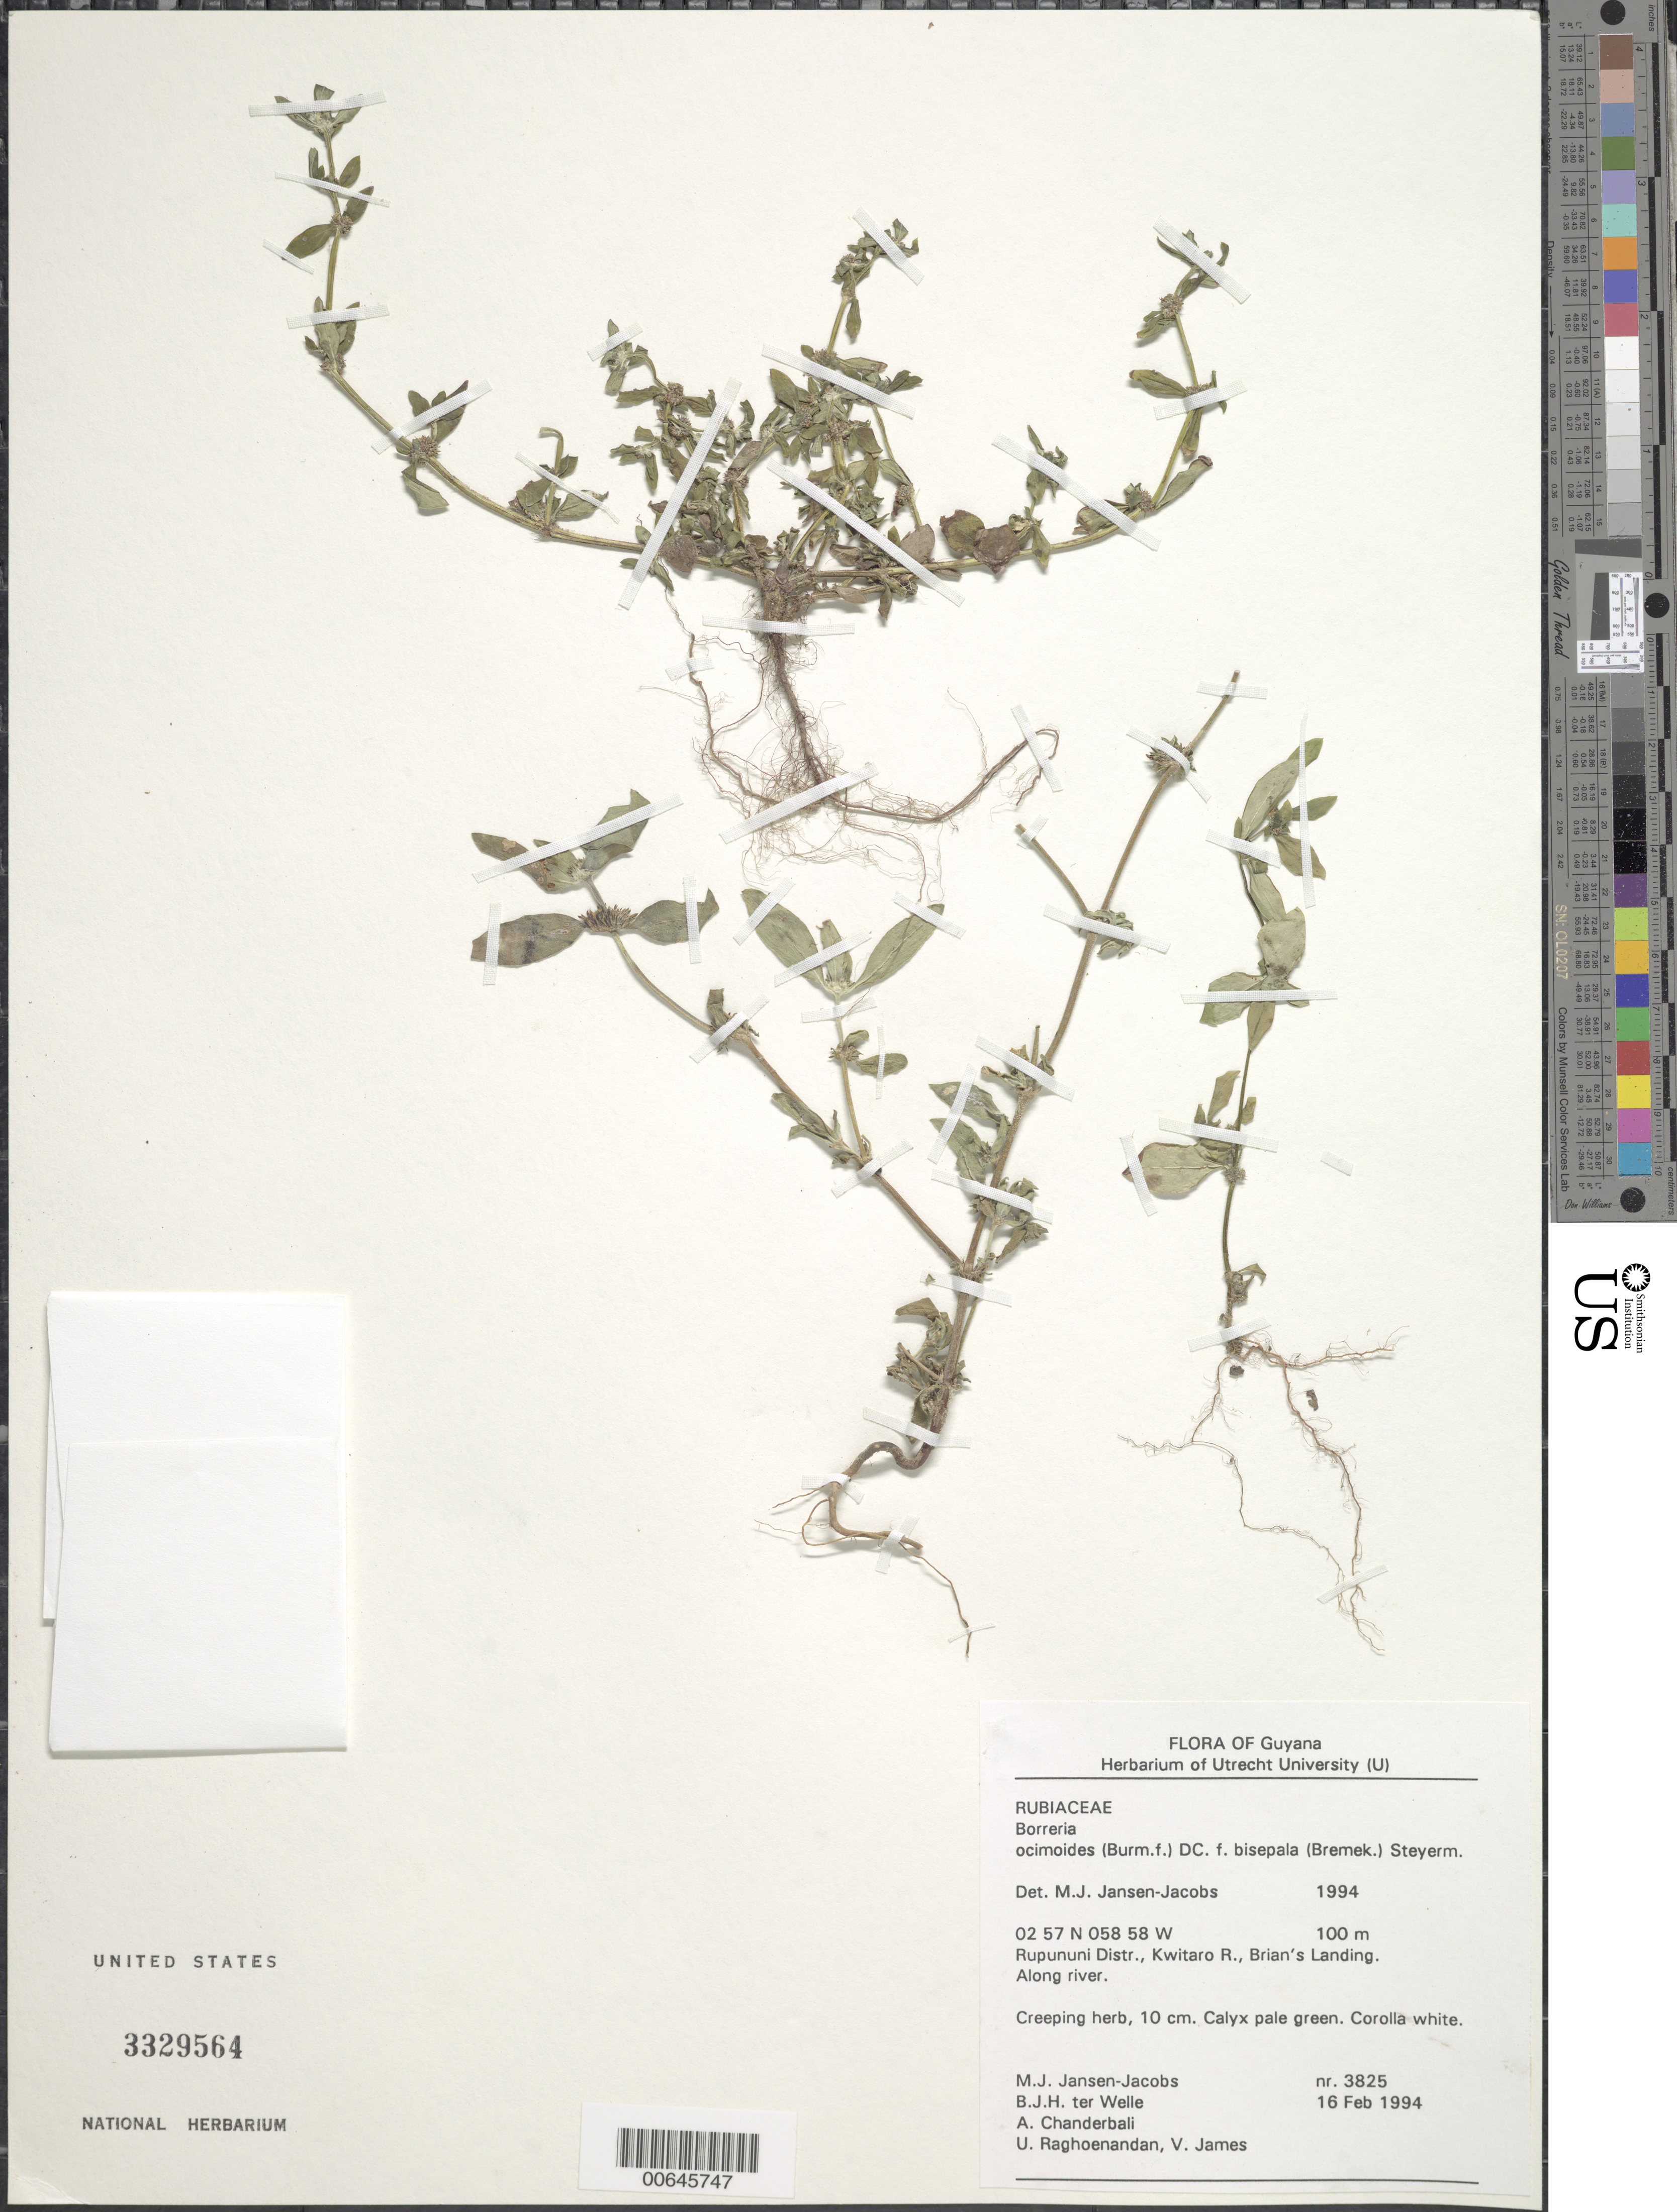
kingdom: Plantae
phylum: Tracheophyta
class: Magnoliopsida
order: Gentianales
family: Rubiaceae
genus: Borreria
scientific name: Borreria ocimoides f. bisepala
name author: (Bremek.) Steyerm.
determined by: Jansen-Jacobs, M. J., (U), Nationaal Herbarium Nederland, Utrecht University branch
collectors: M. J. Jansen-Jacobs, B. Welle, A. S. Chanderbali, U. Raghoenandan & V. James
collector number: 3825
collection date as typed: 16-Feb-94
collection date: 1994-02-16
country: Guyana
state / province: U. Takutu-U. Essequibo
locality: Brian's Landing, Kwitaro R.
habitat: Along river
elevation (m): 100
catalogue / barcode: US 3329564